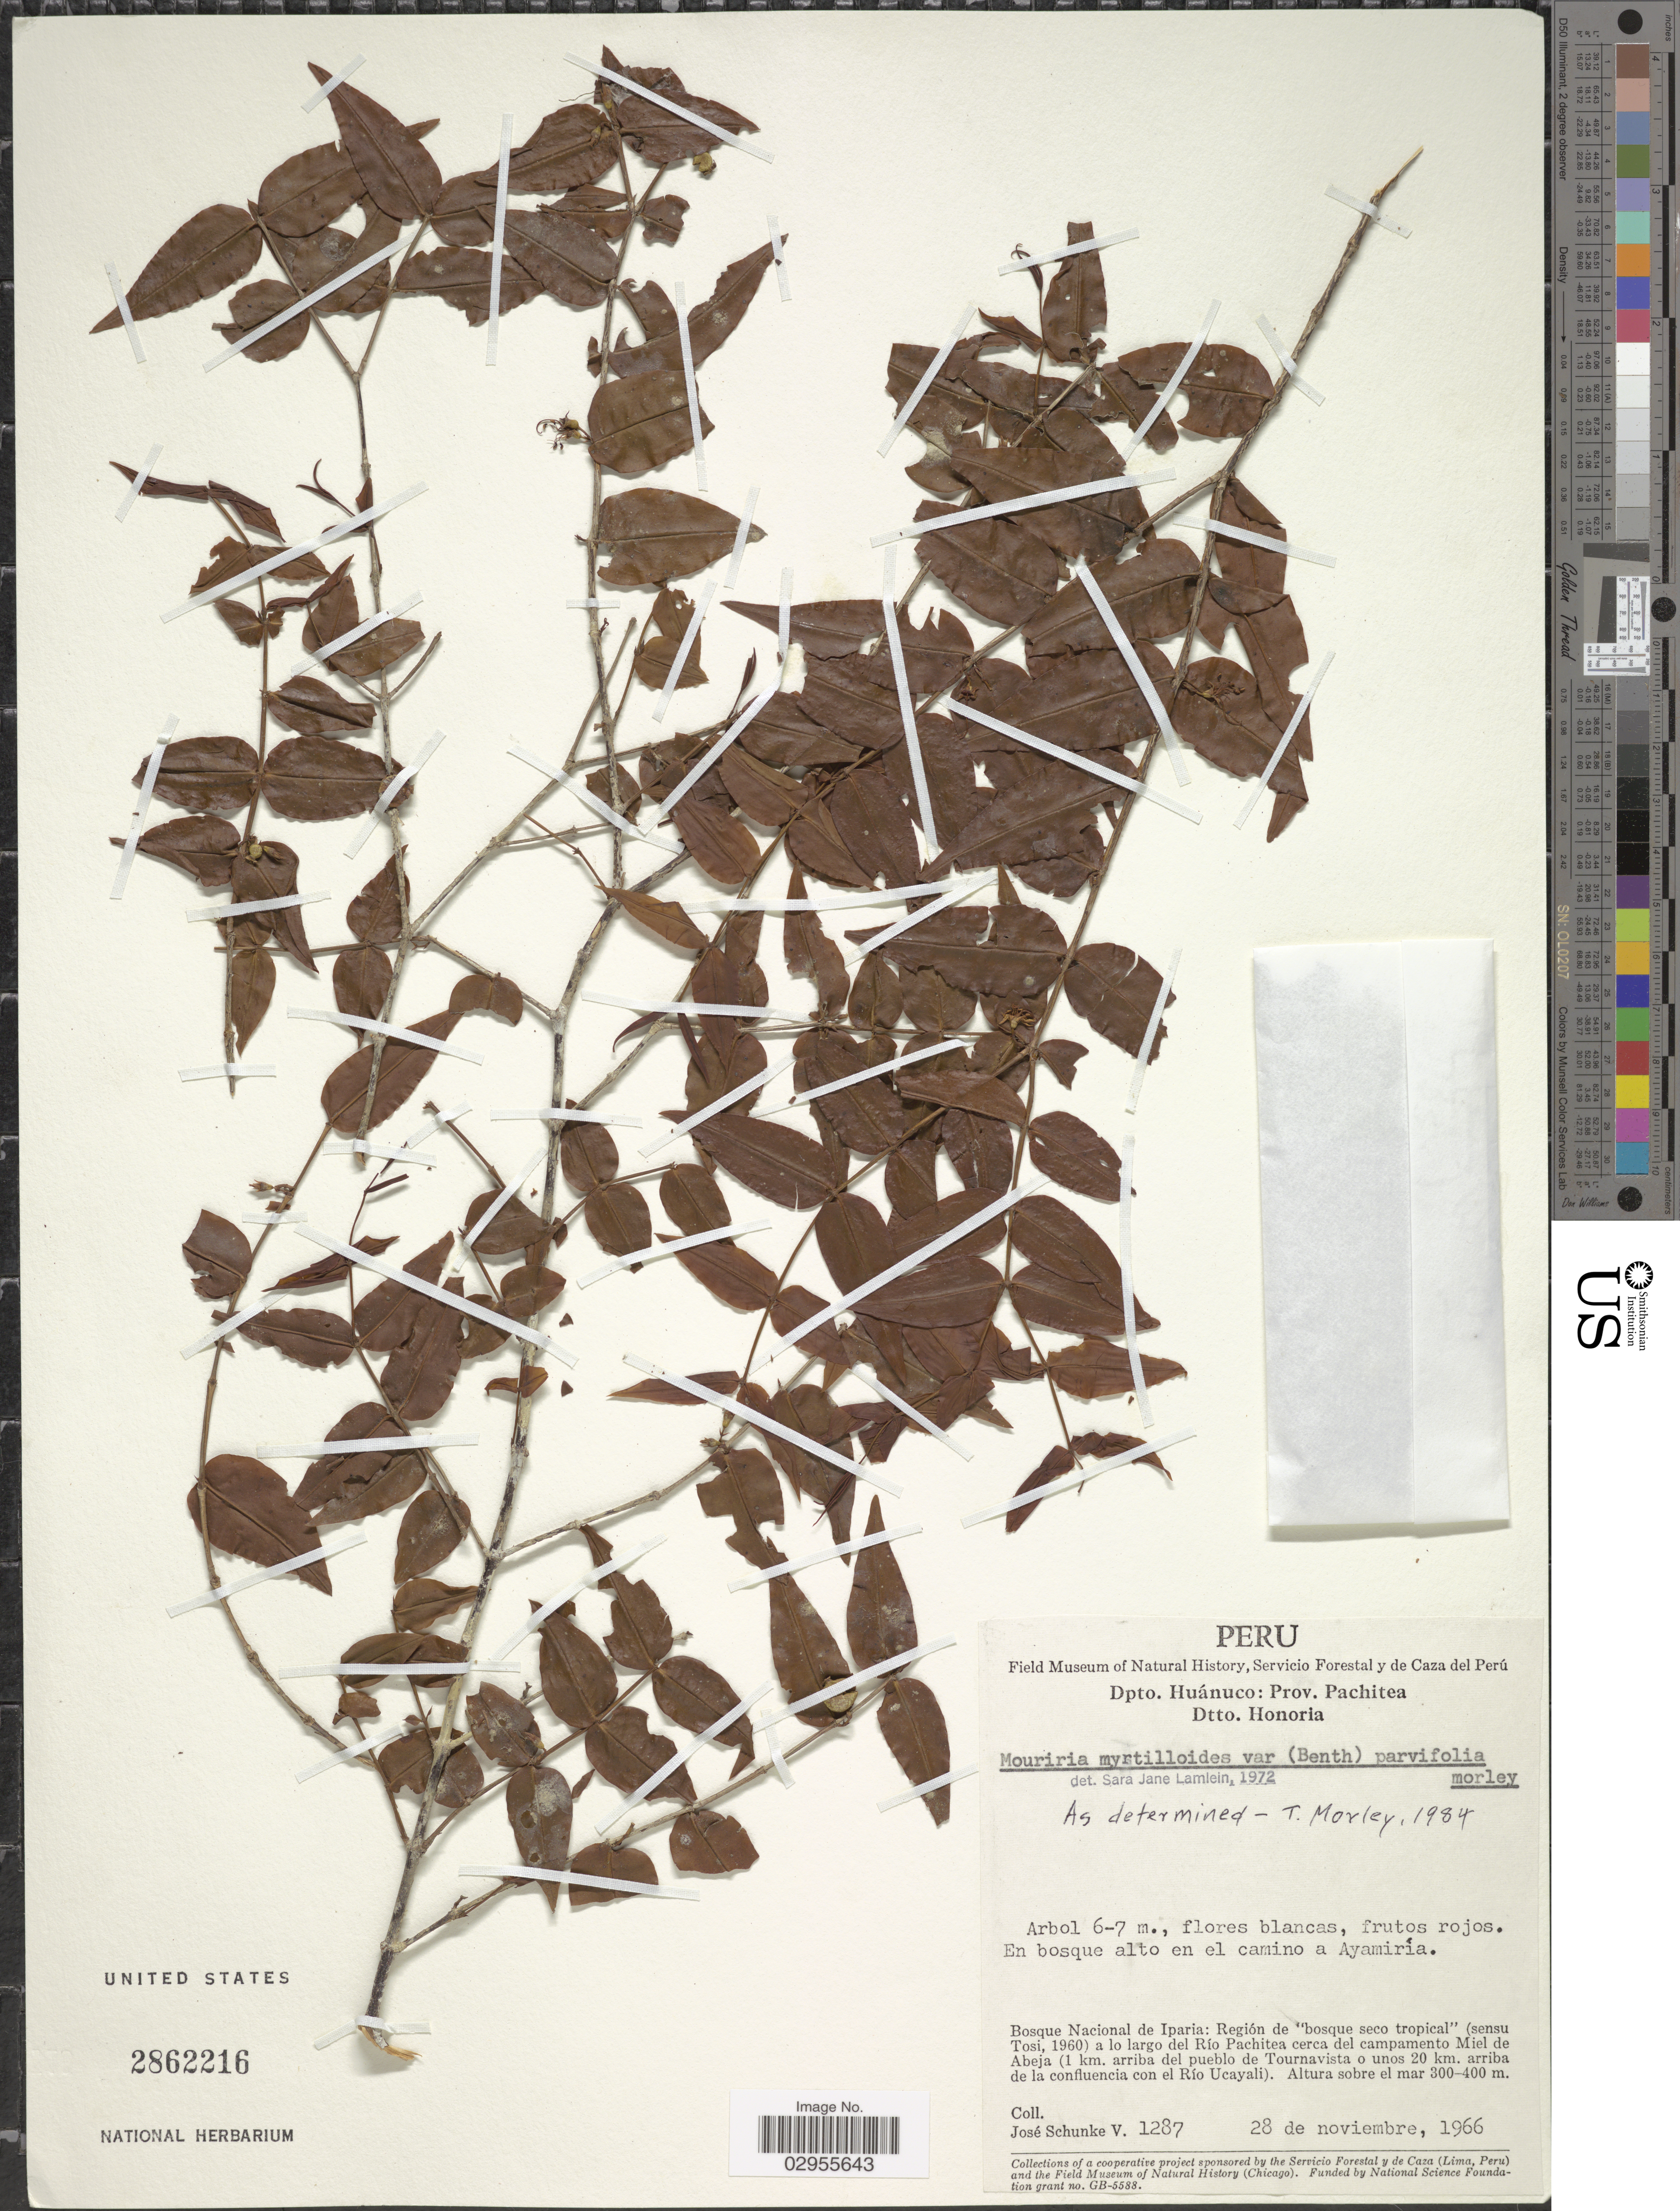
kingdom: Plantae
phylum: Tracheophyta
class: Magnoliopsida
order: Myrtales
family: Melastomataceae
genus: Mouriri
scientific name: Mouriri myrtilloides subsp. parvifolia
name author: (Benth.) Morley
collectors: J. Schunke Vigo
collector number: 1287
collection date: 1966-11-28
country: Peru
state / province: Huánuco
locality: Dpto. Huánuco: Prov. Pachitea. Dtto. Honoria. En bosque alto en el camino a Ayamiría. Bosque Nacional de Iparia: Región de "bosque seco tropical" (sensu Tosi, 1960) a lo largo del Río Pachitea cerca del campamento Miel de Abeja (1 km. arriba del pueblo de Tournavista o unos 20 km. arriba de la confluencia con el Río Ucayali).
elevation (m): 300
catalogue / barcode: US 2862216